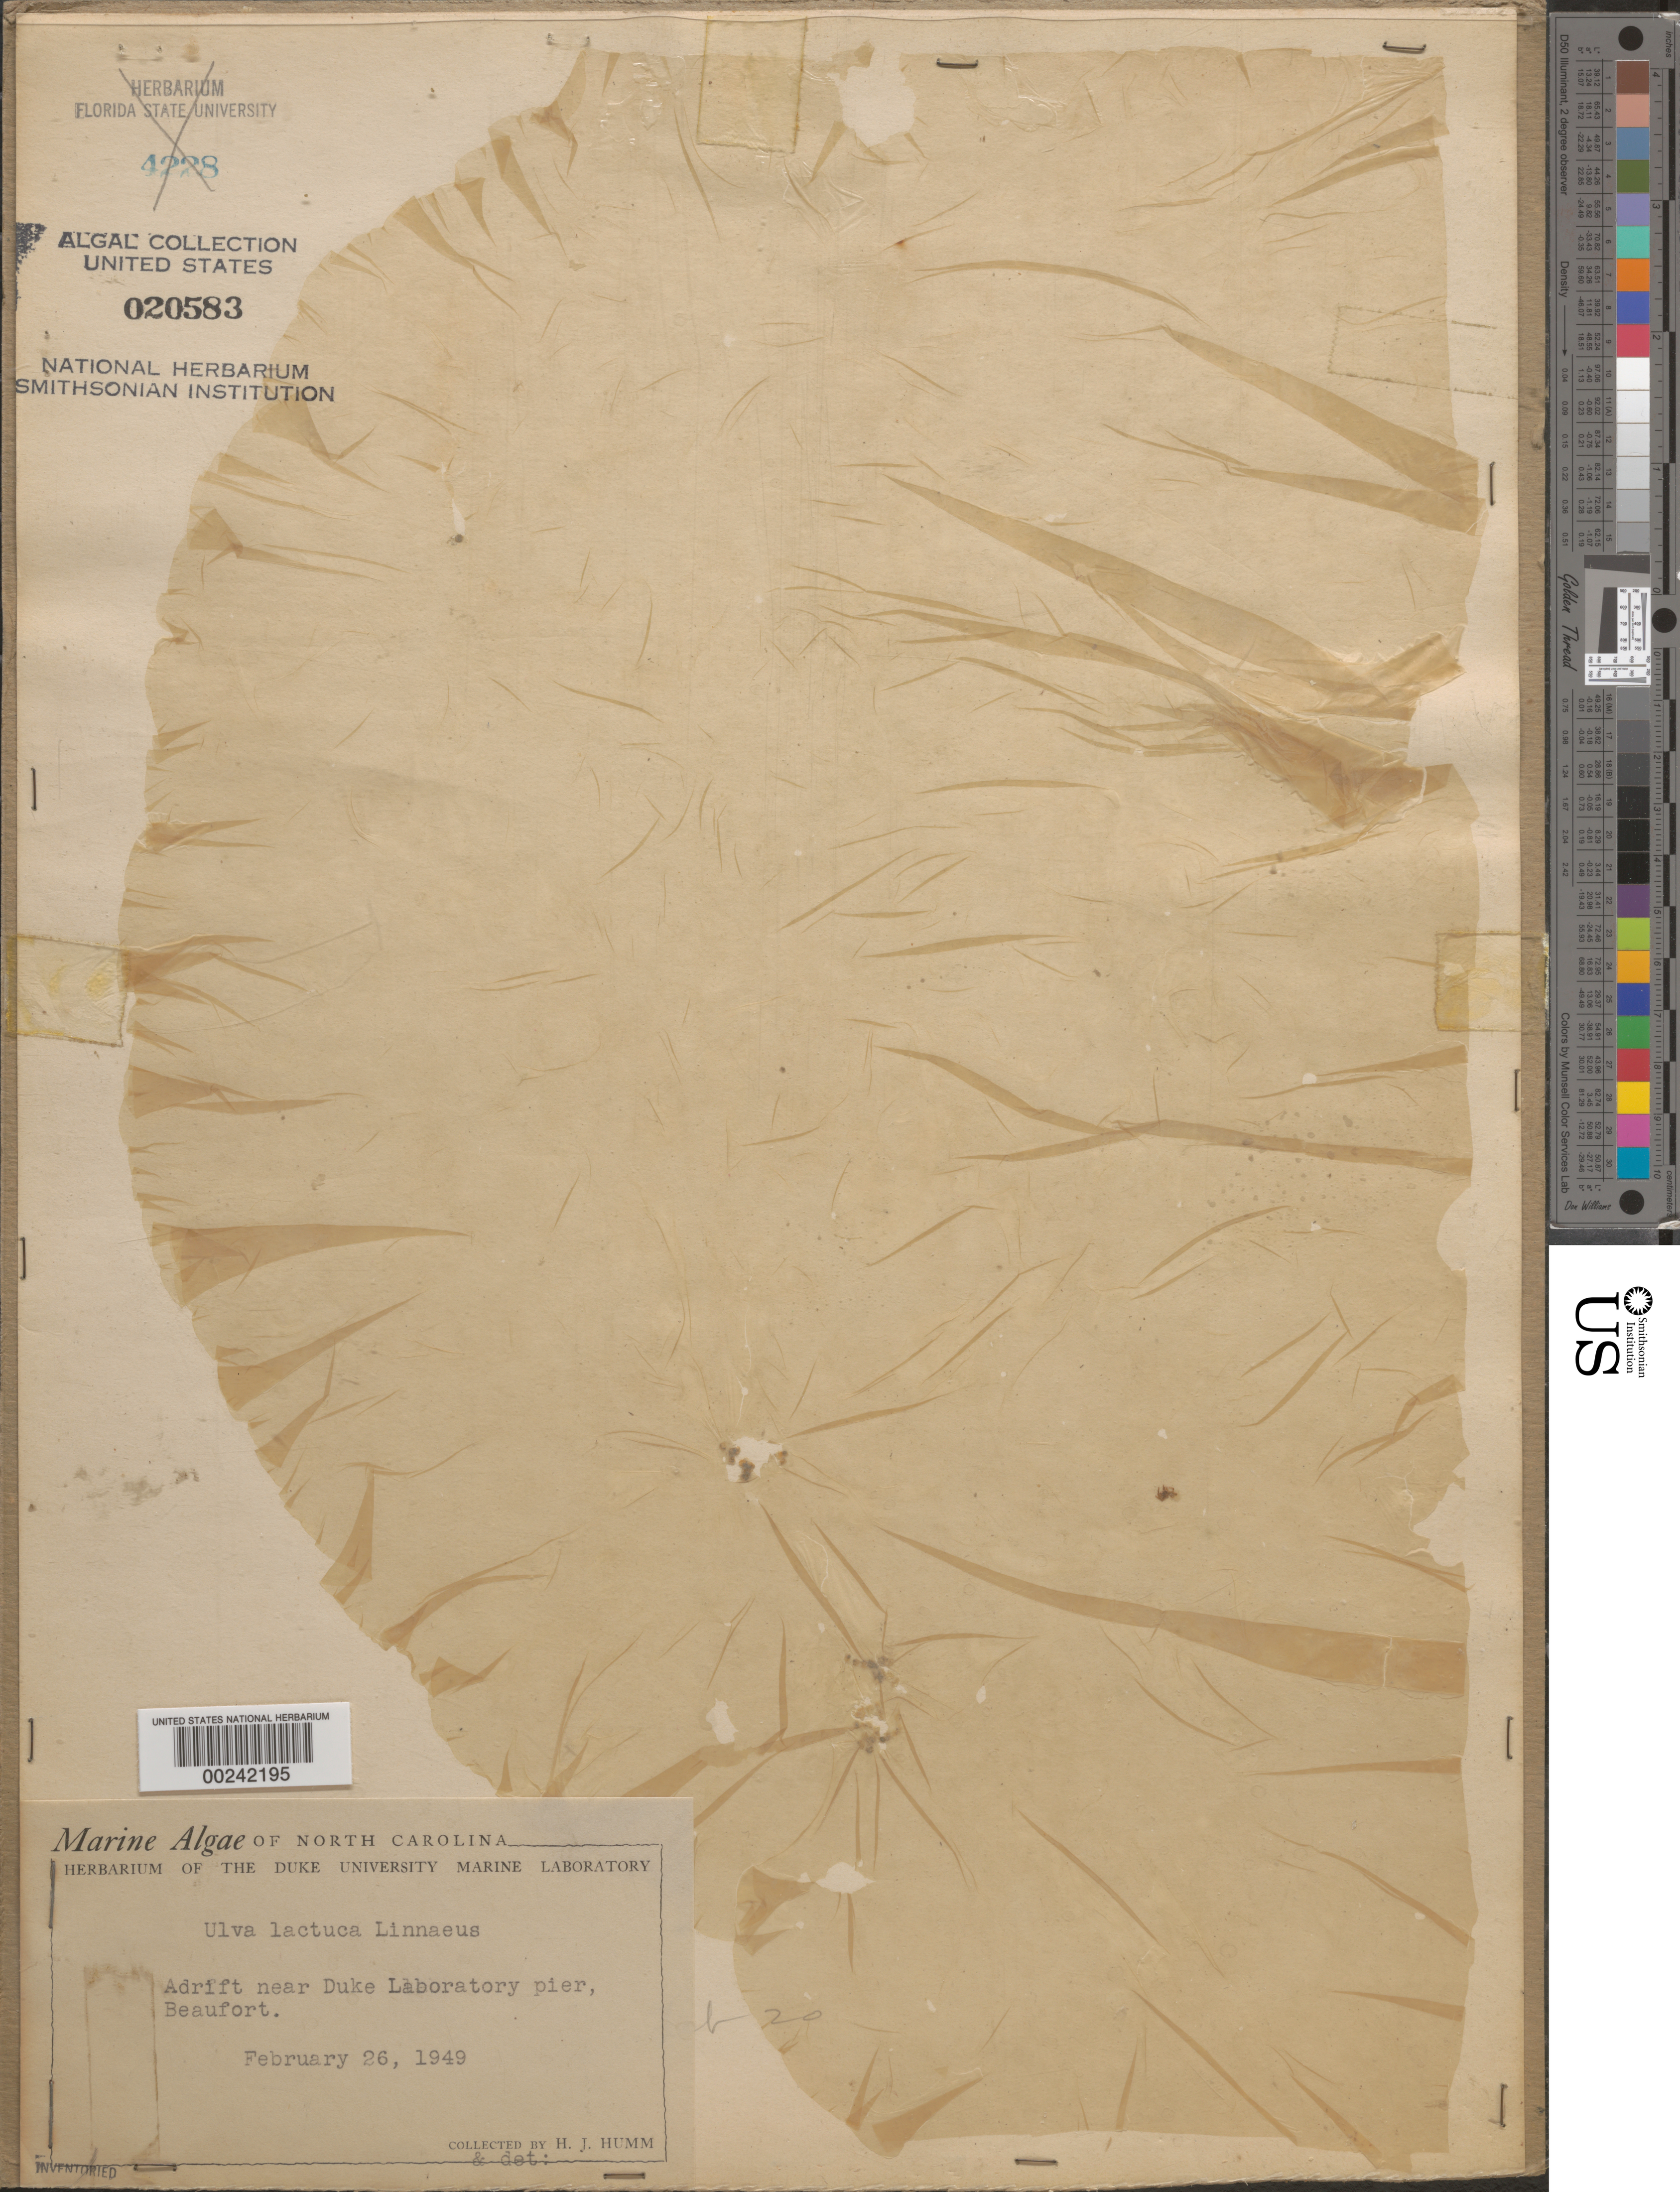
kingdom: Plantae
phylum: Chlorophyta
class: Ulvophyceae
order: Ulvales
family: Ulvaceae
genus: Ulva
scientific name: Ulva lactuca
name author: L.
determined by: Humm, Harold J.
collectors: H. J. Humm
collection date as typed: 26 Feb 1949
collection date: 1949-02-26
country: United States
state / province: North Carolina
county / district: Carteret County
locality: Beaufort, near Duke University laboratory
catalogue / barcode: US 20583